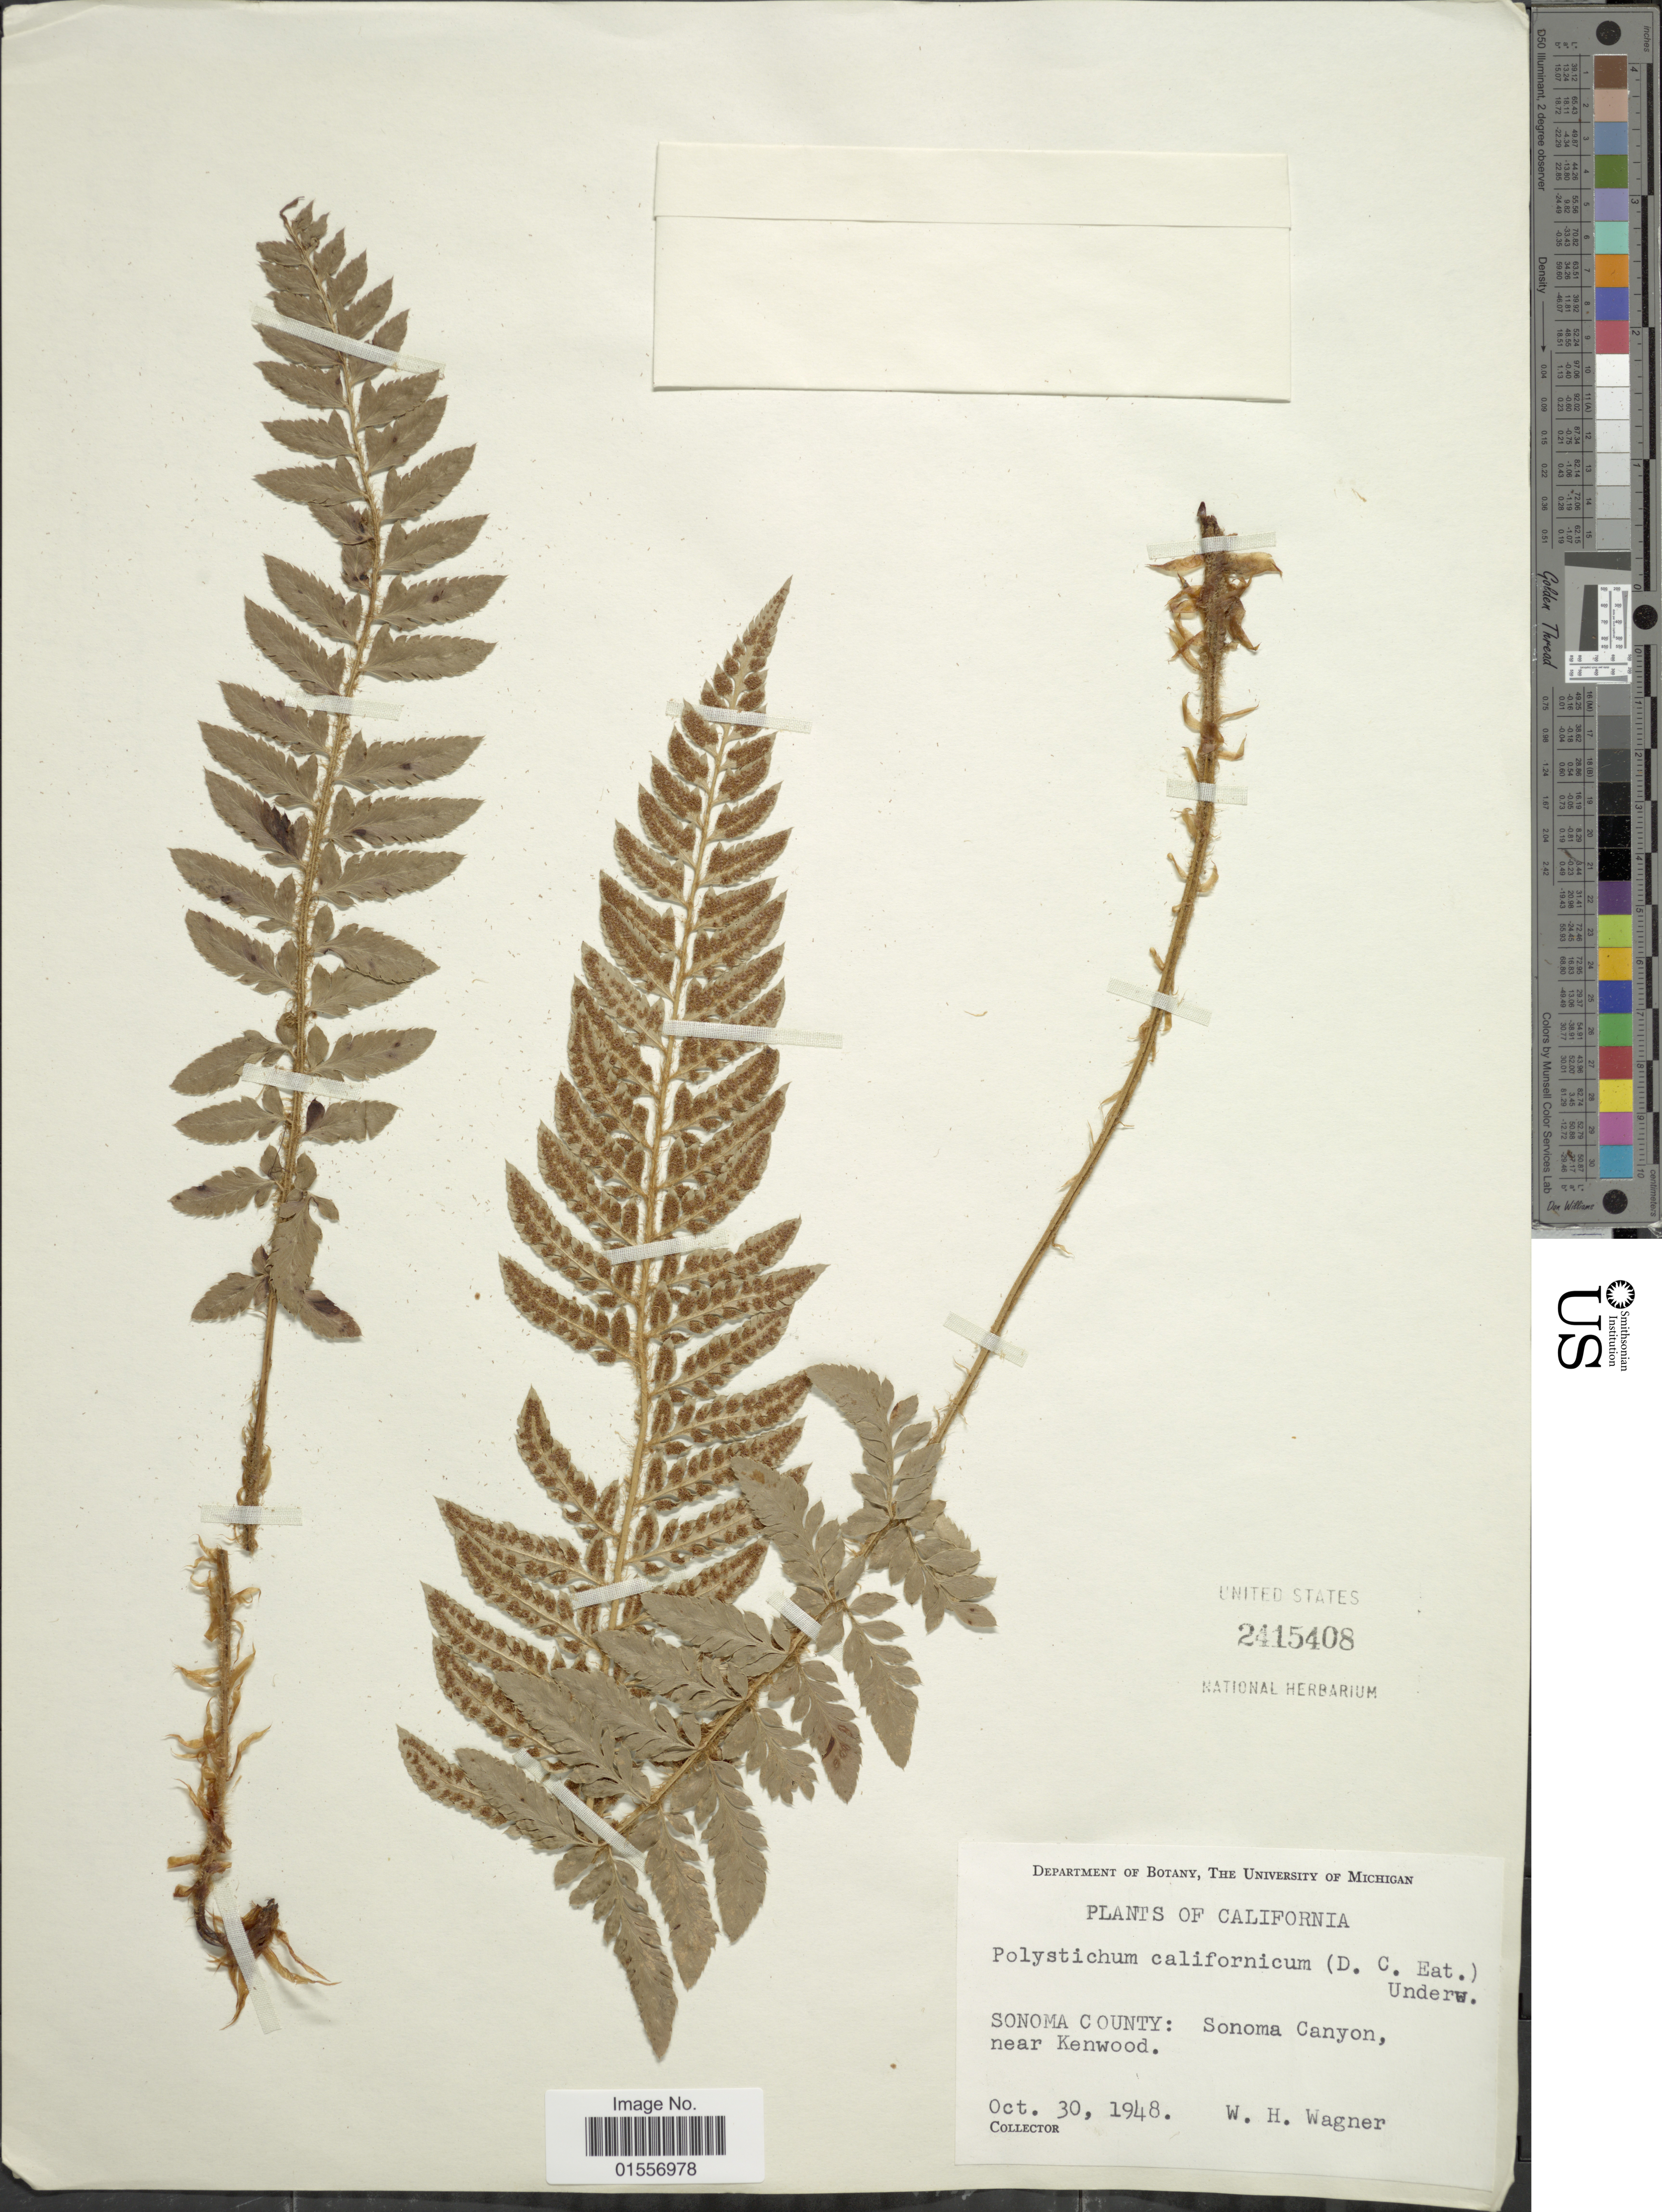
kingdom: Plantae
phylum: Tracheophyta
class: Polypodiopsida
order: Polypodiales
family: Dryopteridaceae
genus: Polystichum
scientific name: Polystichum californicum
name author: (D.C. Eaton) Diels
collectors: W. H. Wagner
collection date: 1948-10-30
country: United States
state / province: California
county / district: Sonoma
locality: Sonoma County: Sonoma Canyon, near Kenwood.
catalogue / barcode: US 2415408